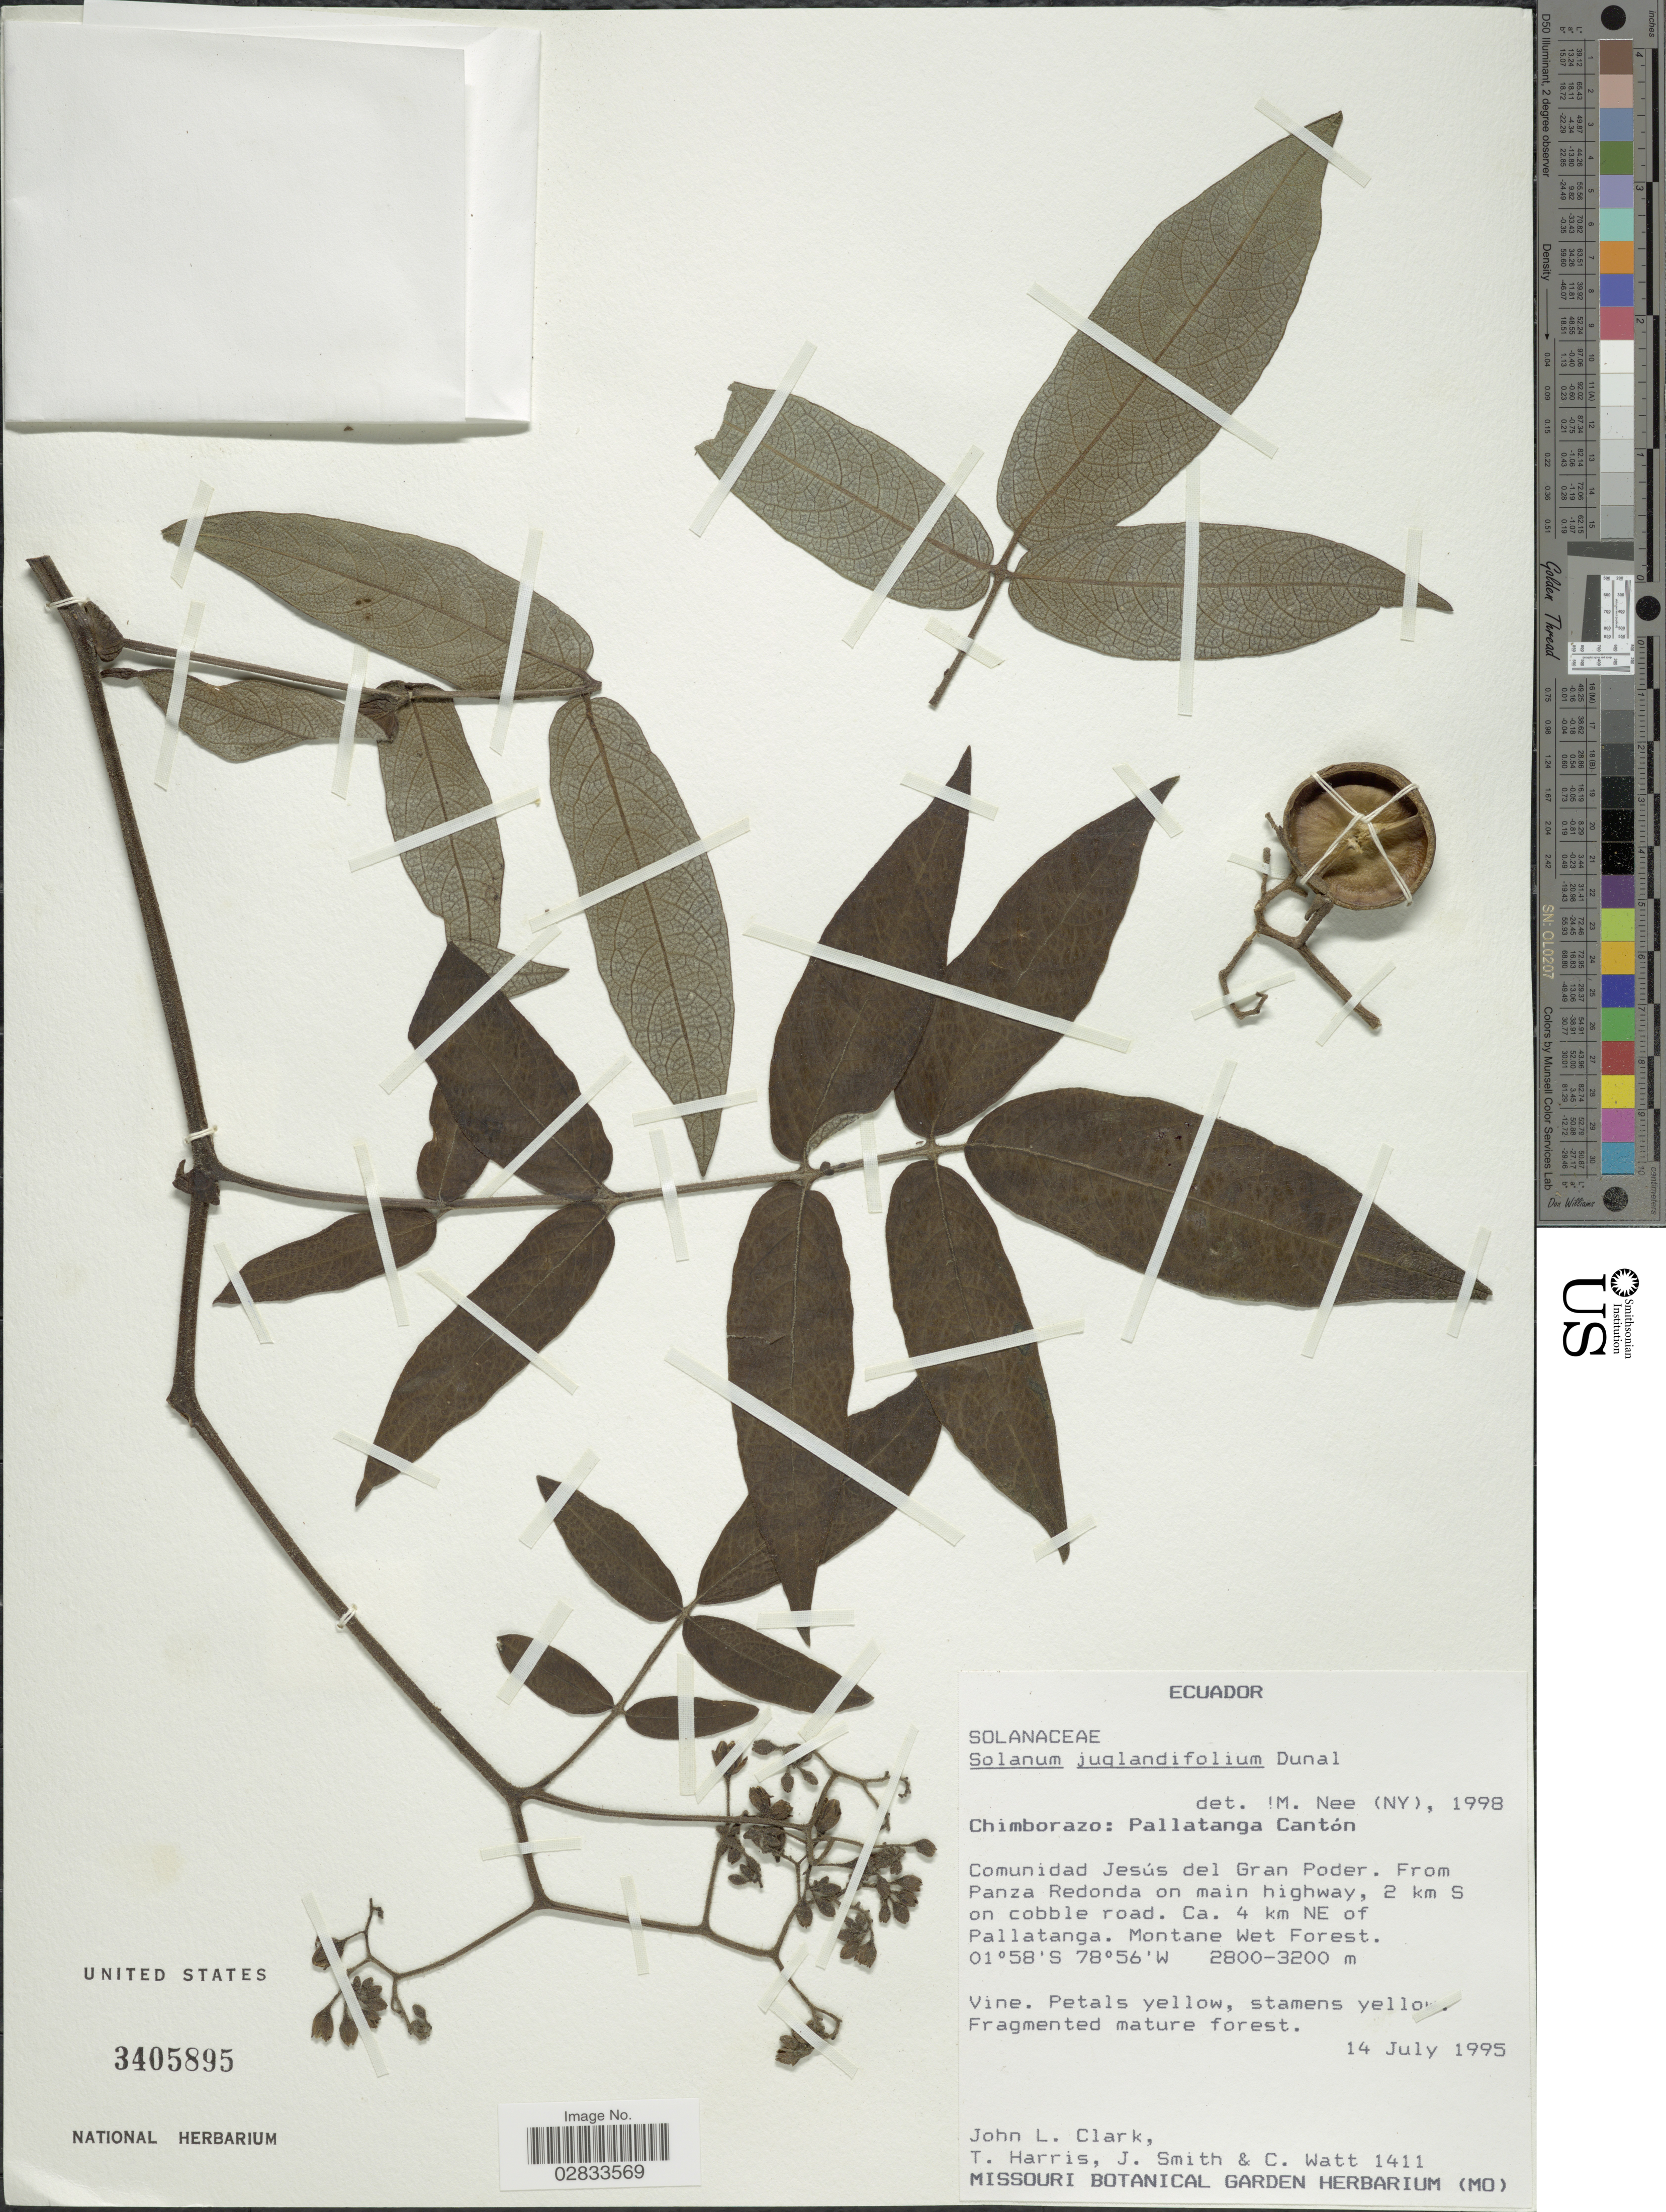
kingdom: Plantae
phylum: Tracheophyta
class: Magnoliopsida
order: Solanales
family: Solanaceae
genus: Solanum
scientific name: Solanum juglandifolium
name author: Dunal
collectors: J. L. Clark, T. Harris, J. Smith & C. Watt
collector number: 1411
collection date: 1995-07-14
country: Ecuador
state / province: Chimborazo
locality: Pallatanga Cantón. Comunidad Jesús del Gran Poder. From Panza Redonda on main highway, 2 km S on cobble road. Ca. 4 km NE of Pallatanga.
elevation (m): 2800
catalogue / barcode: US 3405895